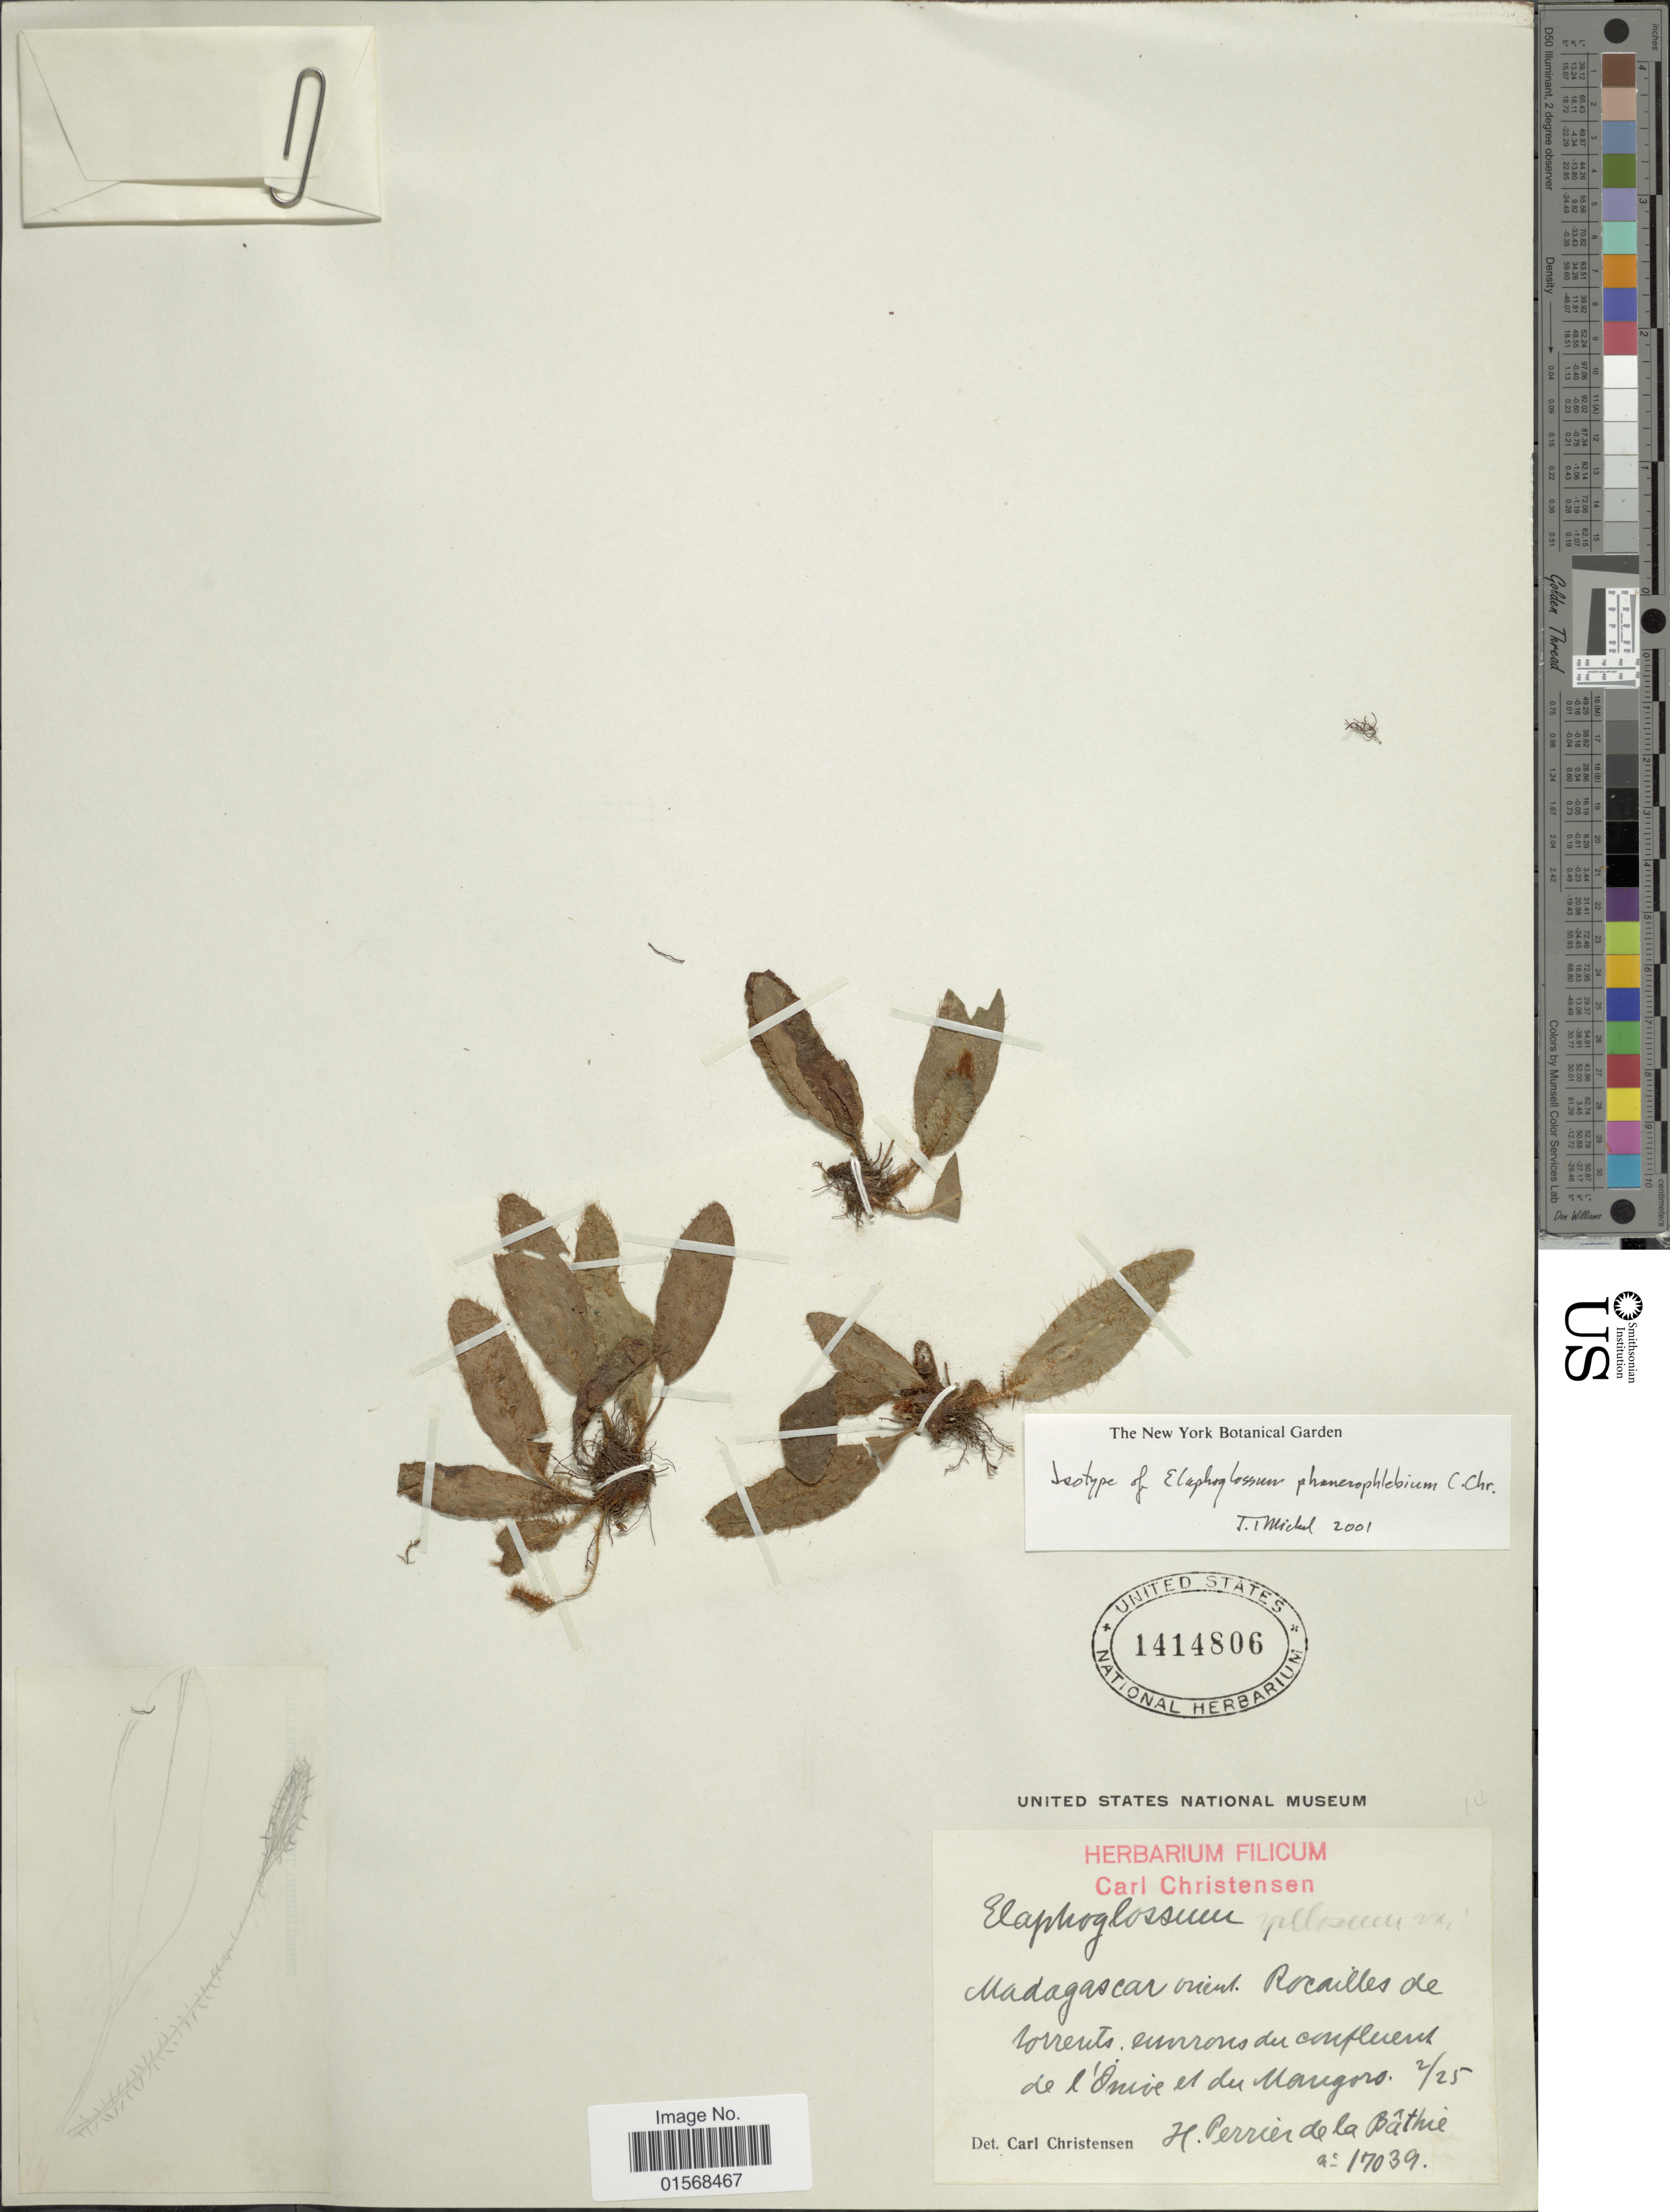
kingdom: Plantae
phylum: Tracheophyta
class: Polypodiopsida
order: Polypodiales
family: Dryopteridaceae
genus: Elaphoglossum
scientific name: Elaphoglossum phanerophlebium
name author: C. Chr.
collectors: H. Perrier de la Bâthie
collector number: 17039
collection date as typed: Transcribed d/m/y: /2/25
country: Madagascar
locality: Madagascar orient. Rocailles de torrents, environs du confluent de l'Onive et du Mangoro.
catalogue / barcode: US 1414806